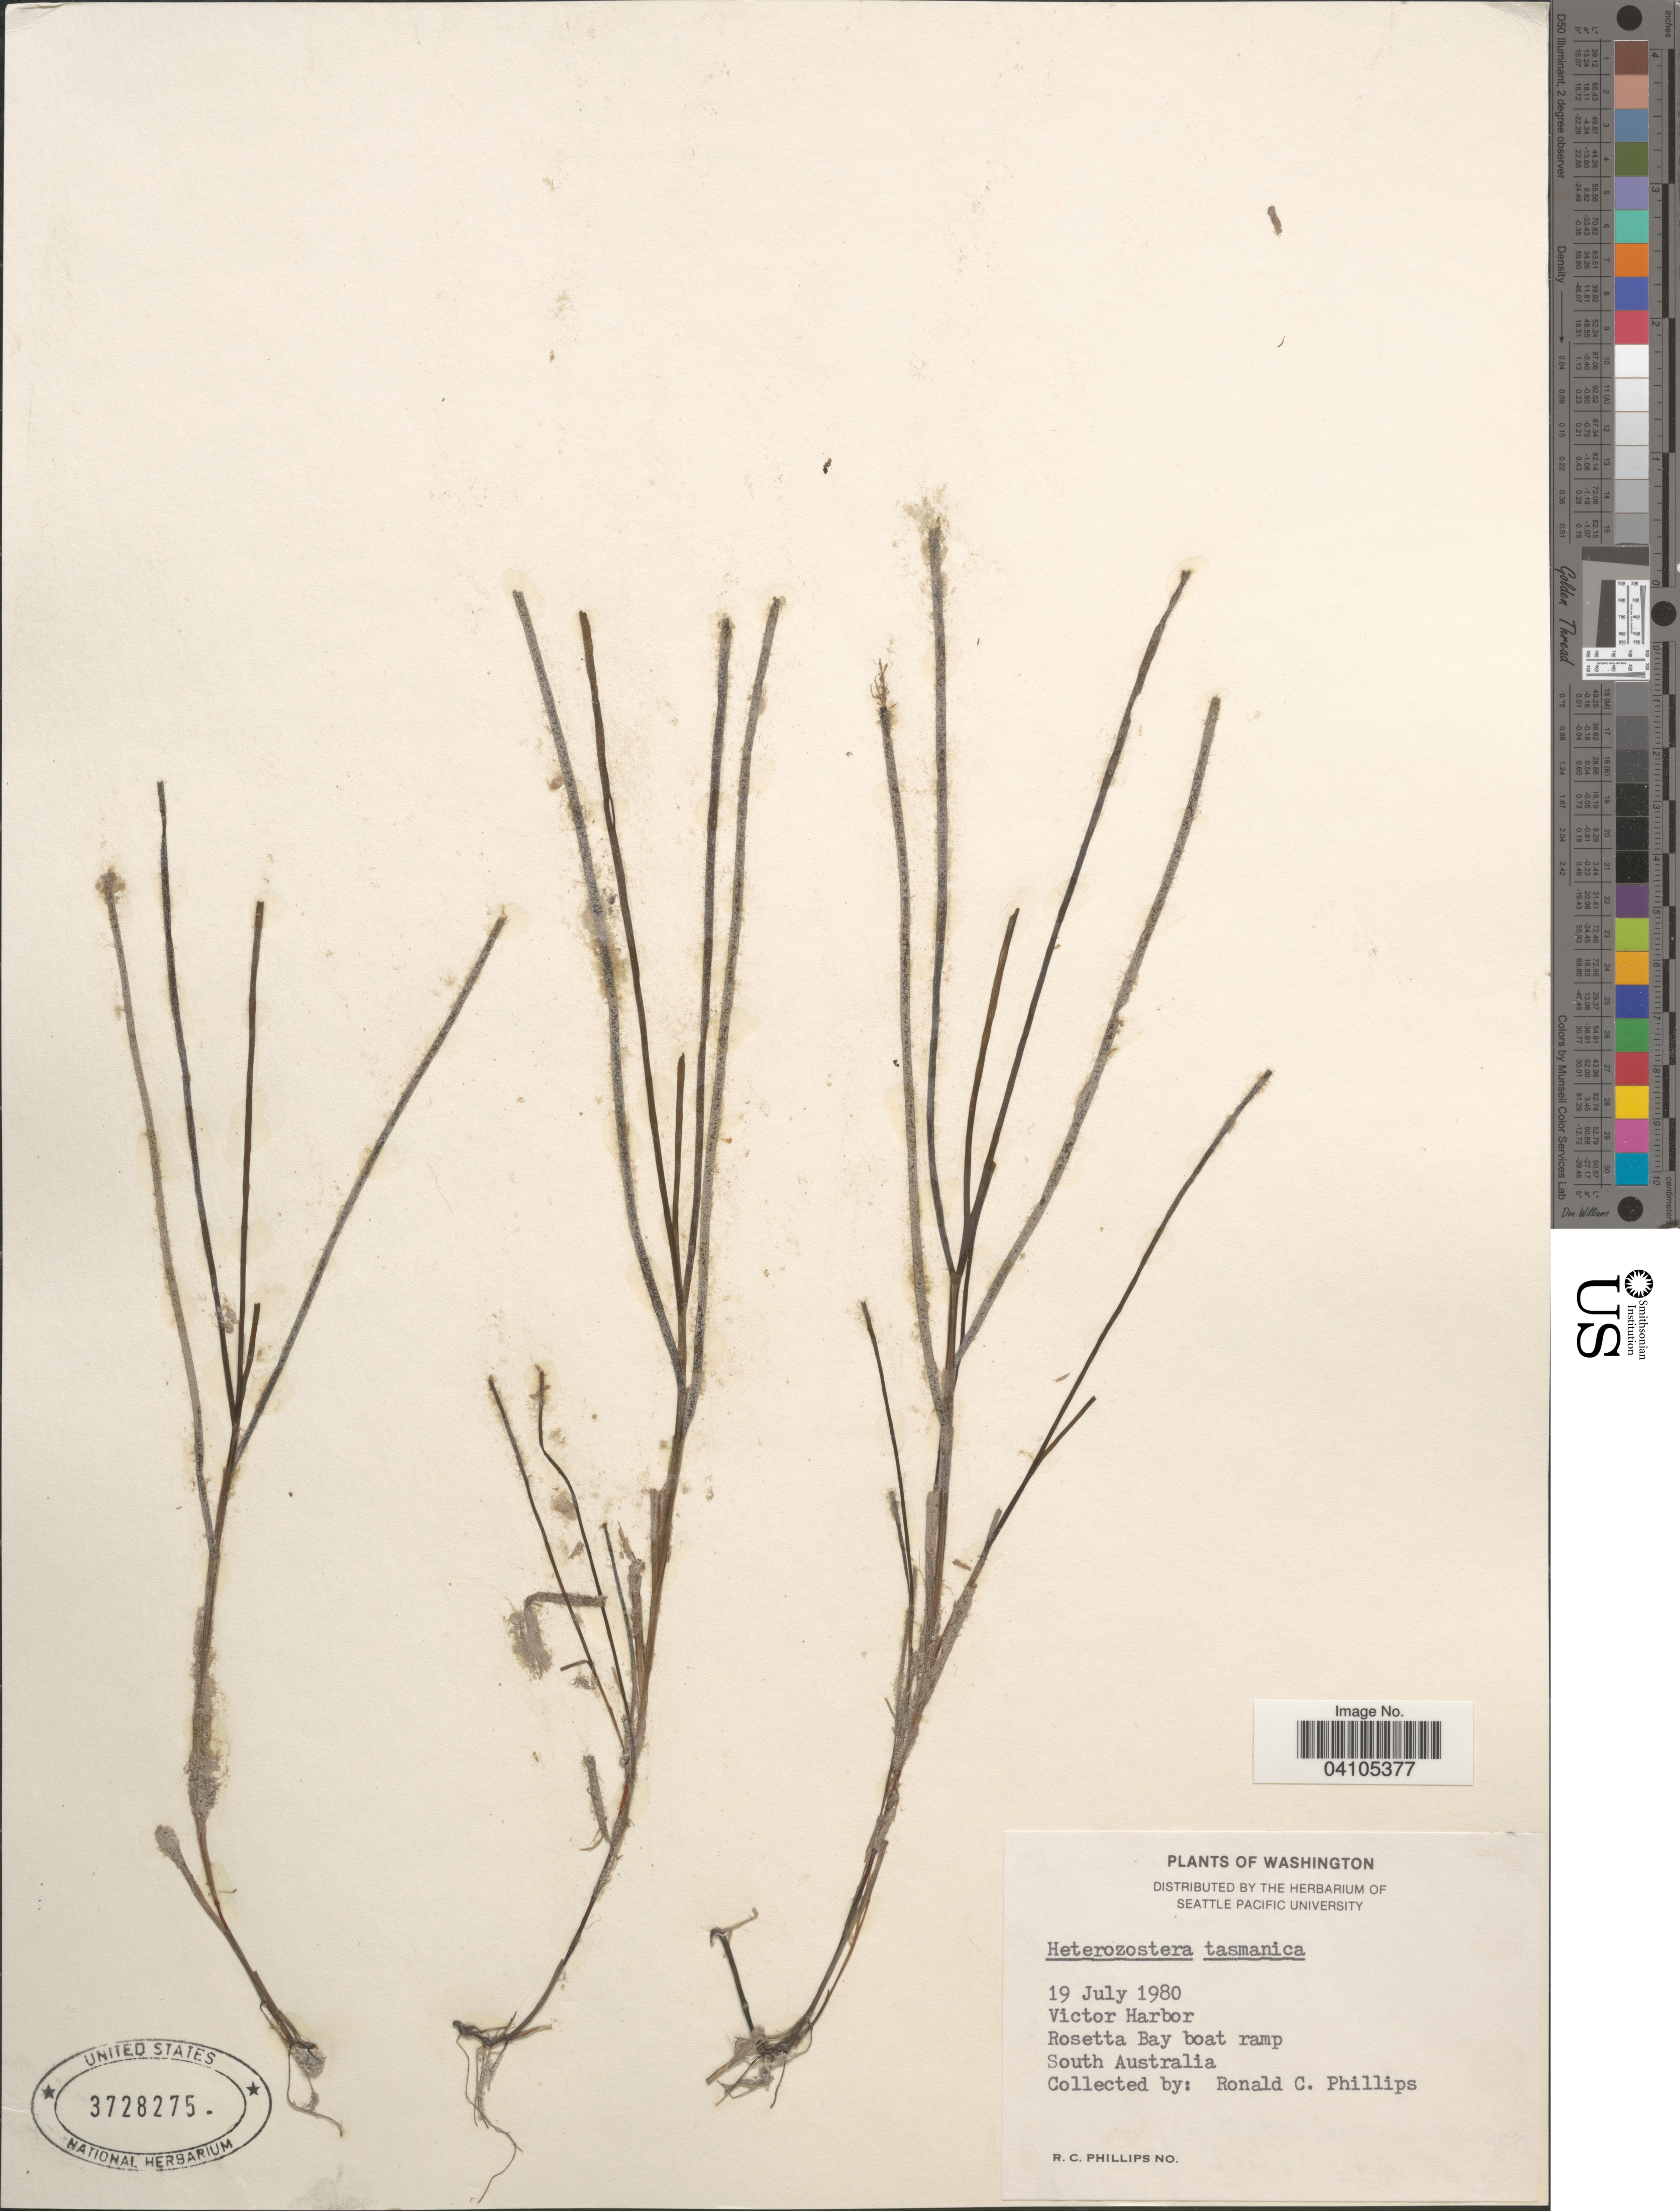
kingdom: Plantae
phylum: Tracheophyta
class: Liliopsida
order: Alismatales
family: Zosteraceae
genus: Heterozostera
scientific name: Heterozostera tasmanica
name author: (Martens ex Aschers.) Hartog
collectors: R. C. Phillips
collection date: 1980-07-19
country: Australia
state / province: South Australia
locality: Victor Harbor. Rosetta Bay boat ramp.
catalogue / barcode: US 3728275